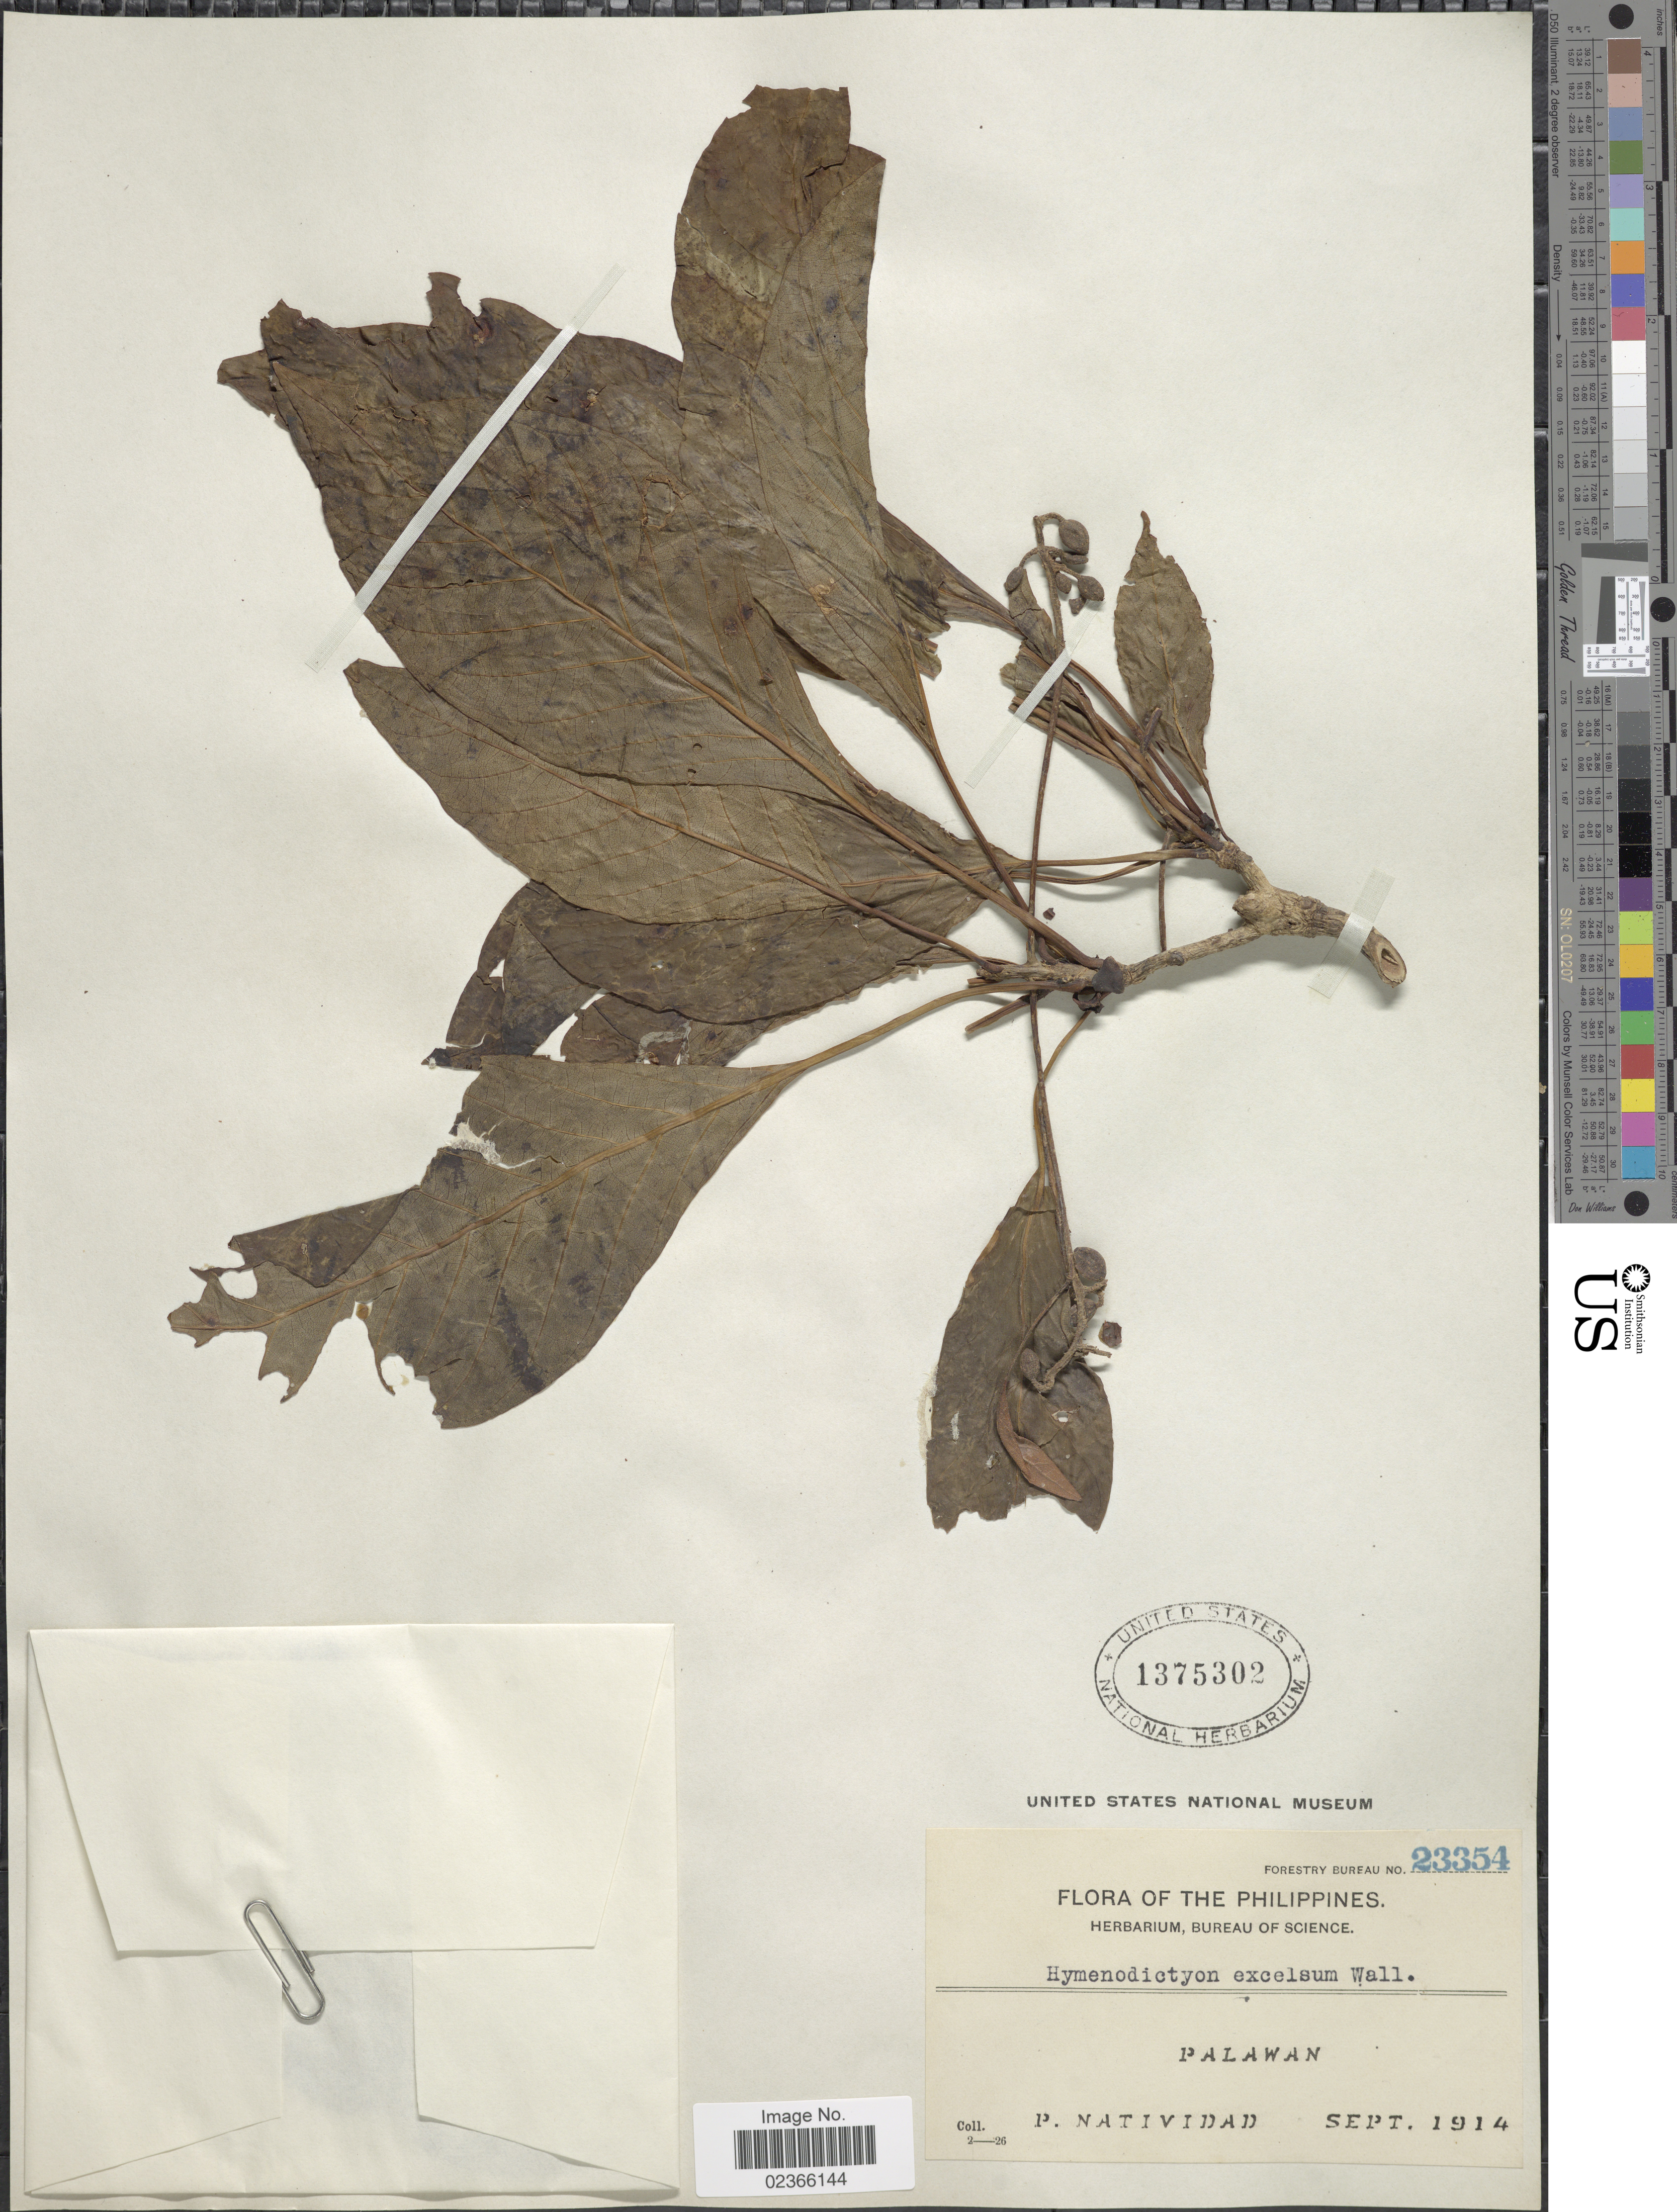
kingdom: Plantae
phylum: Tracheophyta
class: Magnoliopsida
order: Gentianales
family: Rubiaceae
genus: Hymenodictyon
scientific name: Hymenodictyon excelsum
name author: (Roxb.) Wall.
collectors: P. Natividad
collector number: Forestry Bureau 23354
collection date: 1914-09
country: Philippines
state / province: Mimaropa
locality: Palawan.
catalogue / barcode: US 1375302